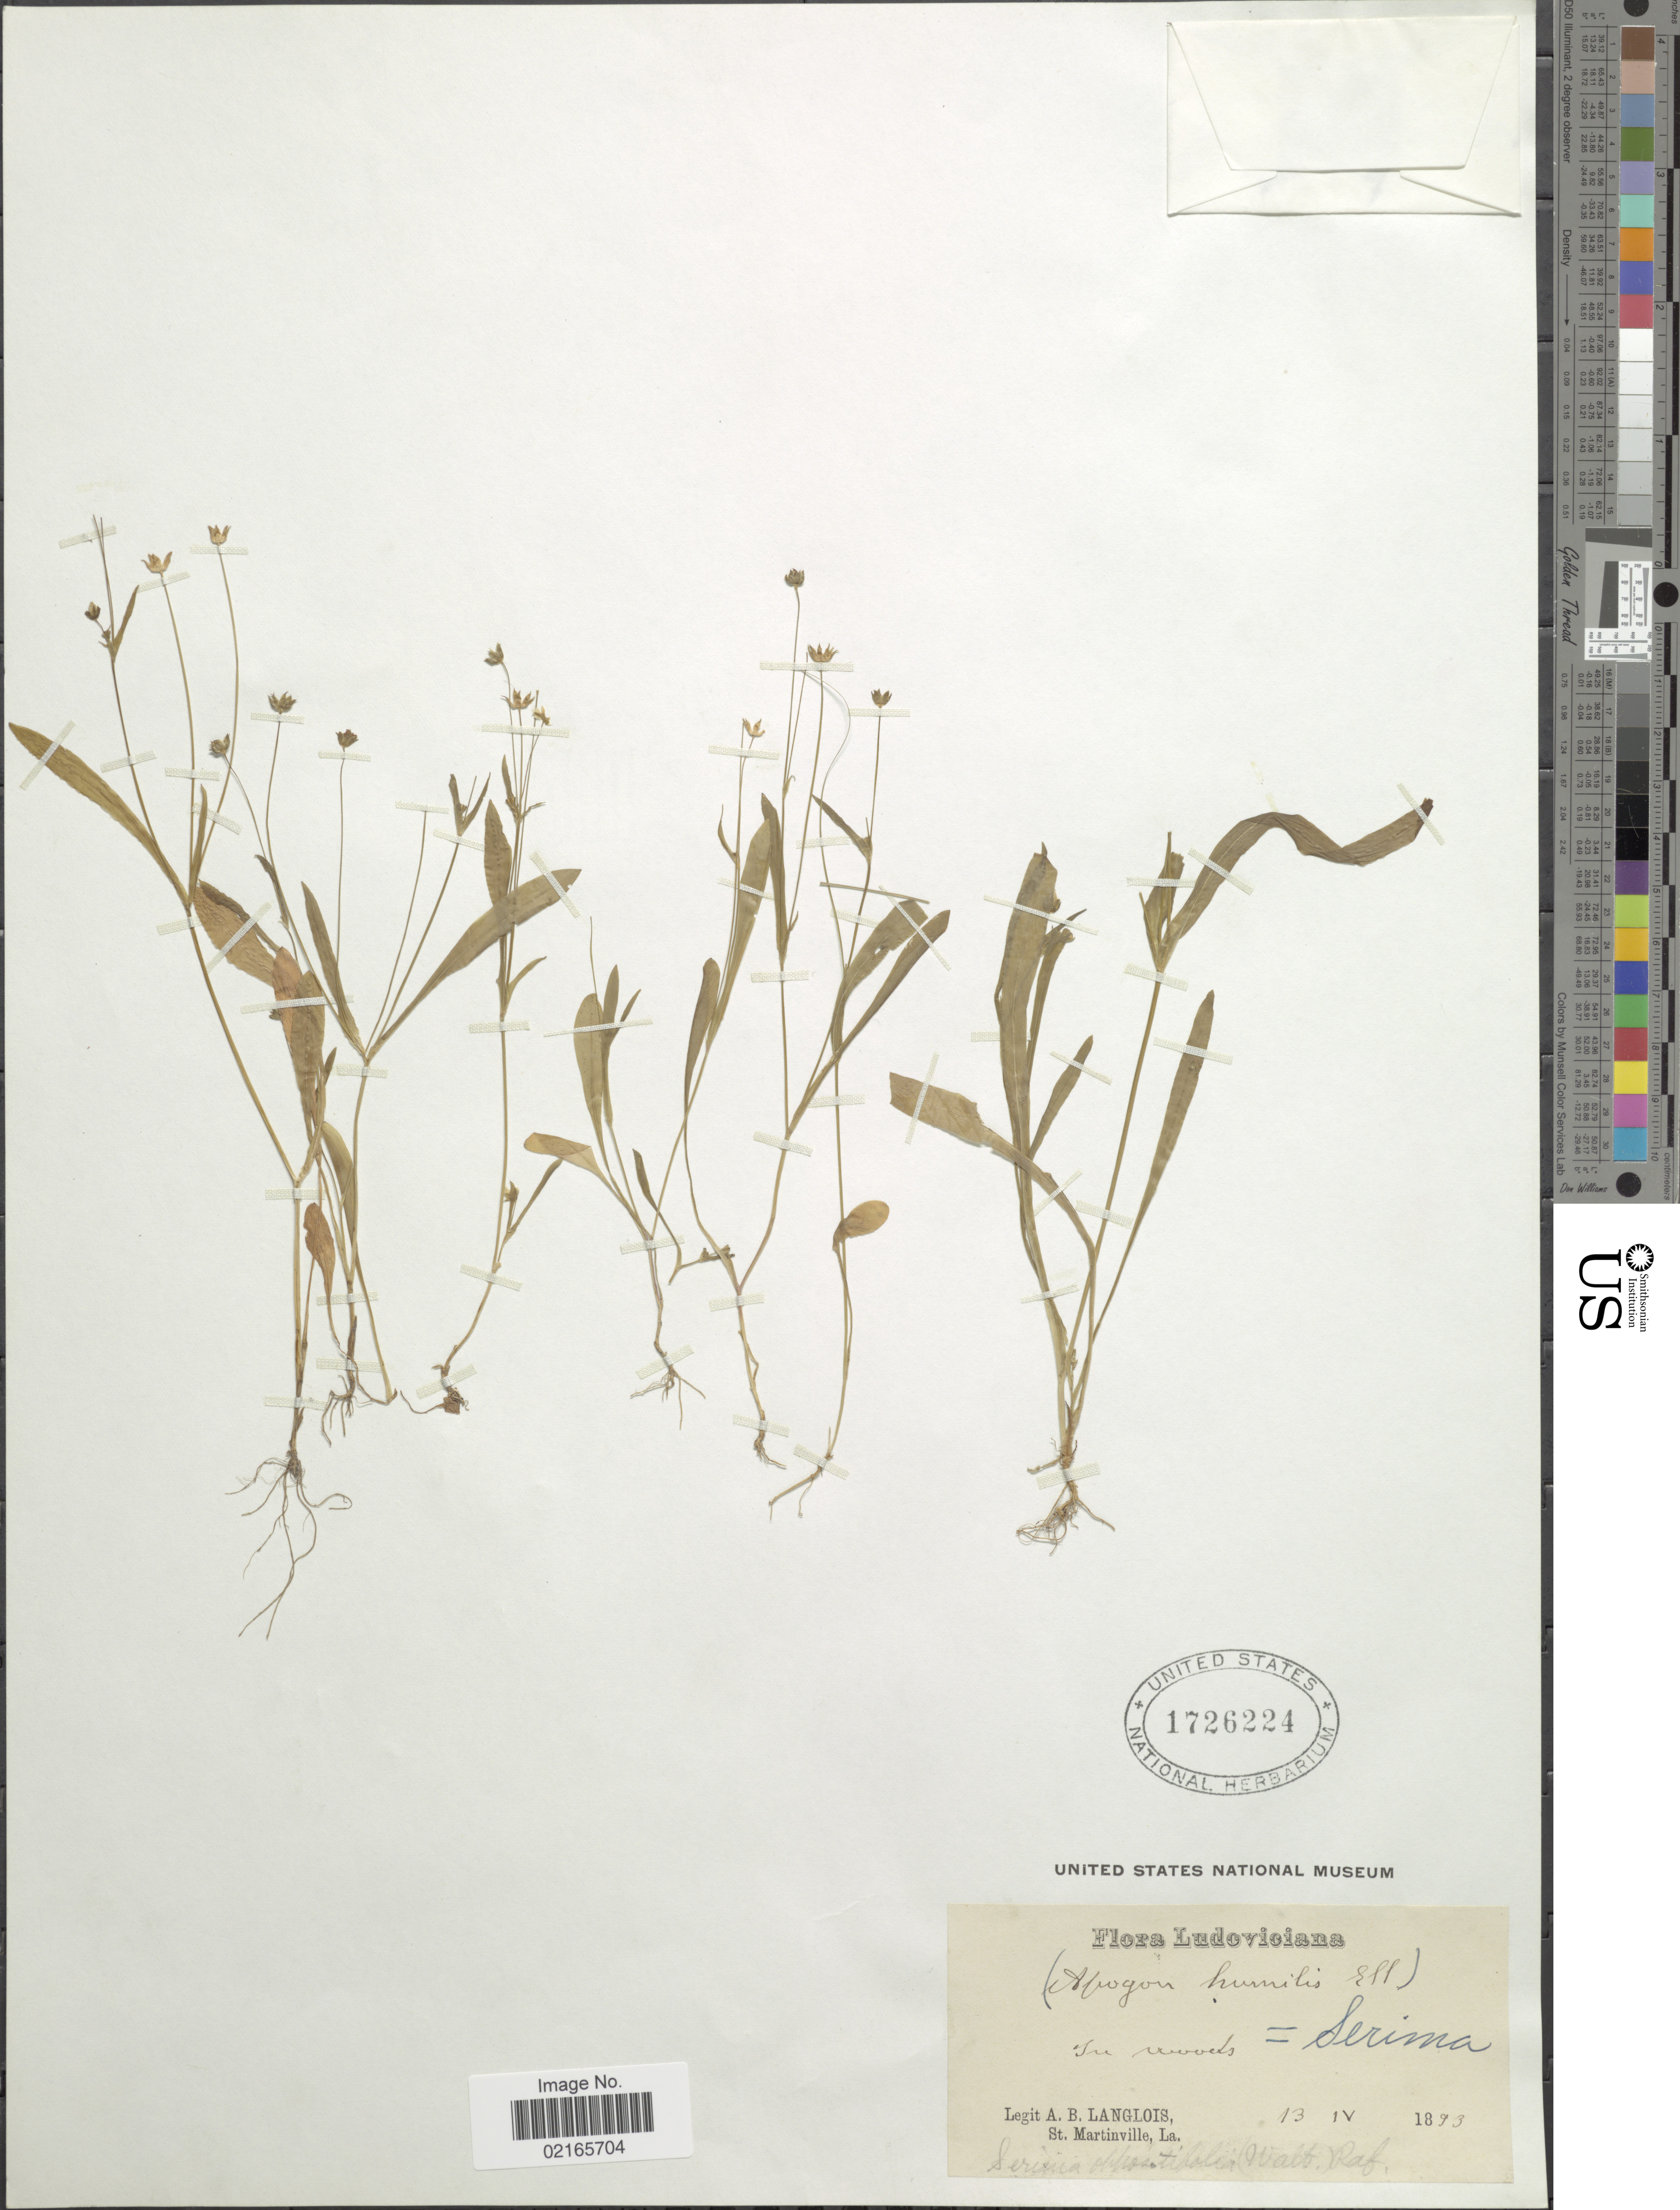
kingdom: Plantae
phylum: Tracheophyta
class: Magnoliopsida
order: Asterales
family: Asteraceae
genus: Krigia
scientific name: Krigia oppositifolia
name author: Raf.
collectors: A. Langlois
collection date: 1893-04-13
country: United States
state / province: Louisiana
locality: In woods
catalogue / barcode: US 1726224